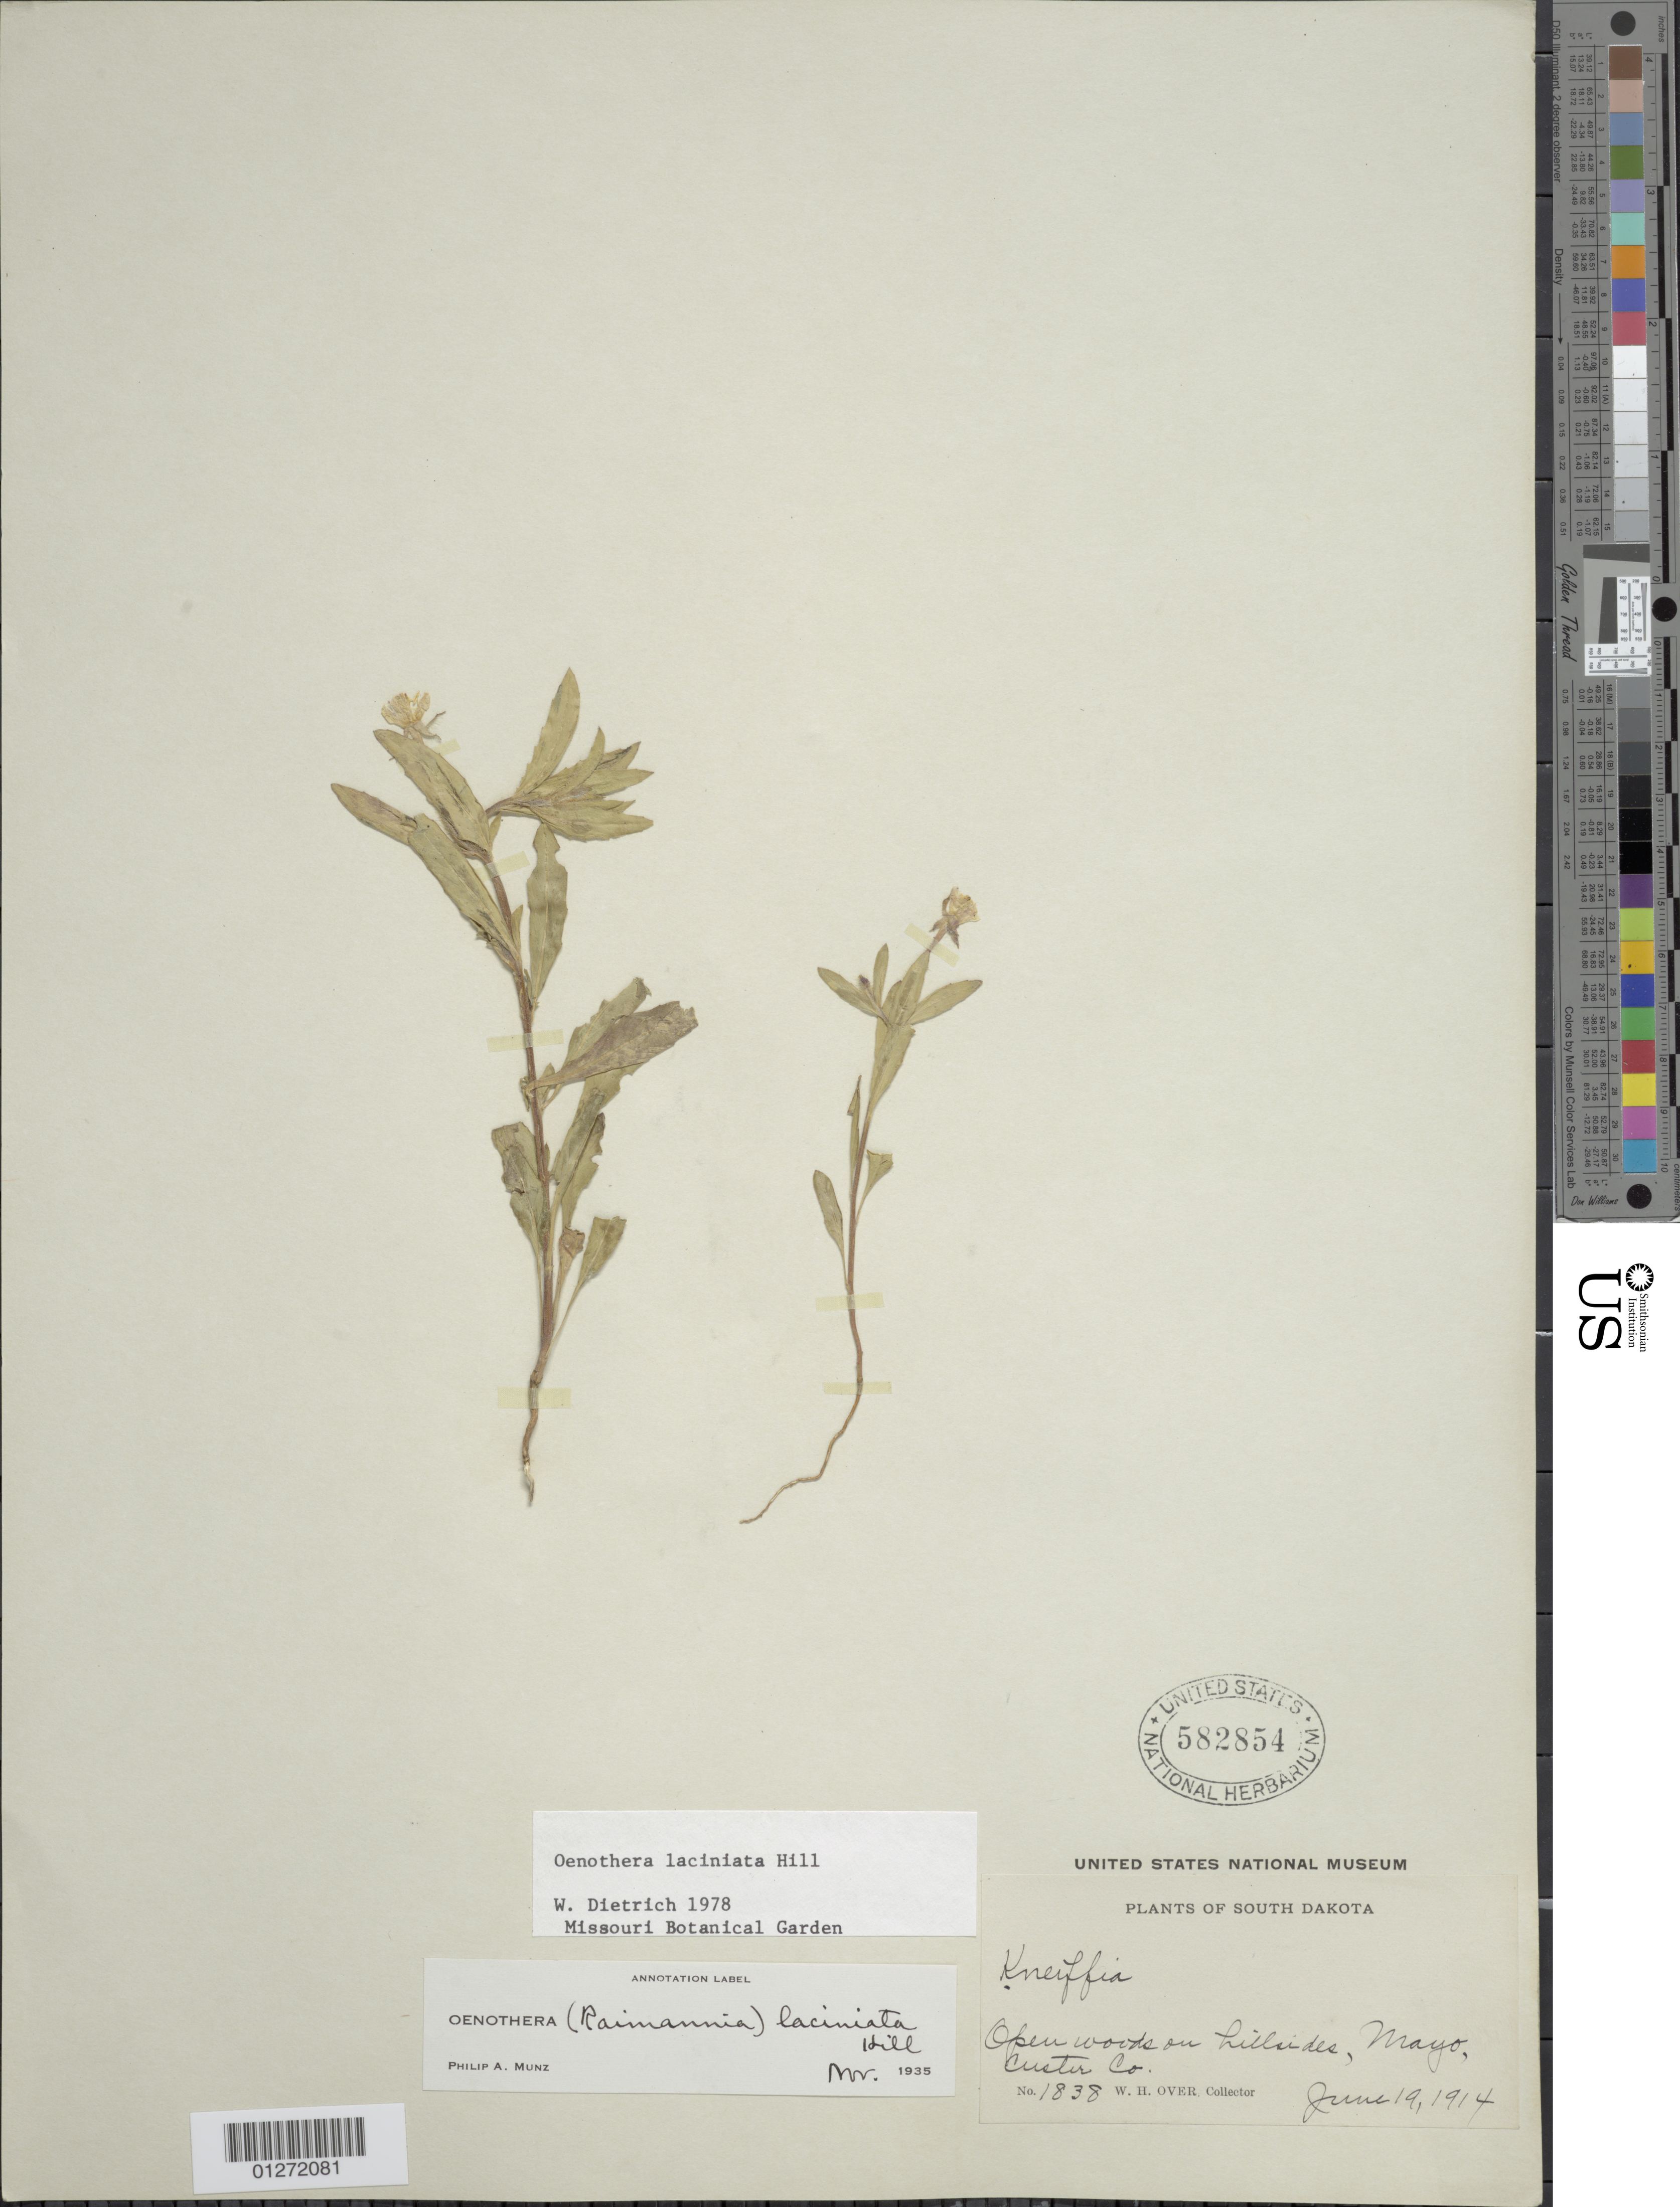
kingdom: Plantae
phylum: Tracheophyta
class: Magnoliopsida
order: Myrtales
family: Onagraceae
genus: Oenothera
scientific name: Oenothera laciniata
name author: Hill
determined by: Dietrich, W.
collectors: W. Over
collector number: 1838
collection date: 1914-06-19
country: United States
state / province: South Dakota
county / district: Custer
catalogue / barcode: US 582854